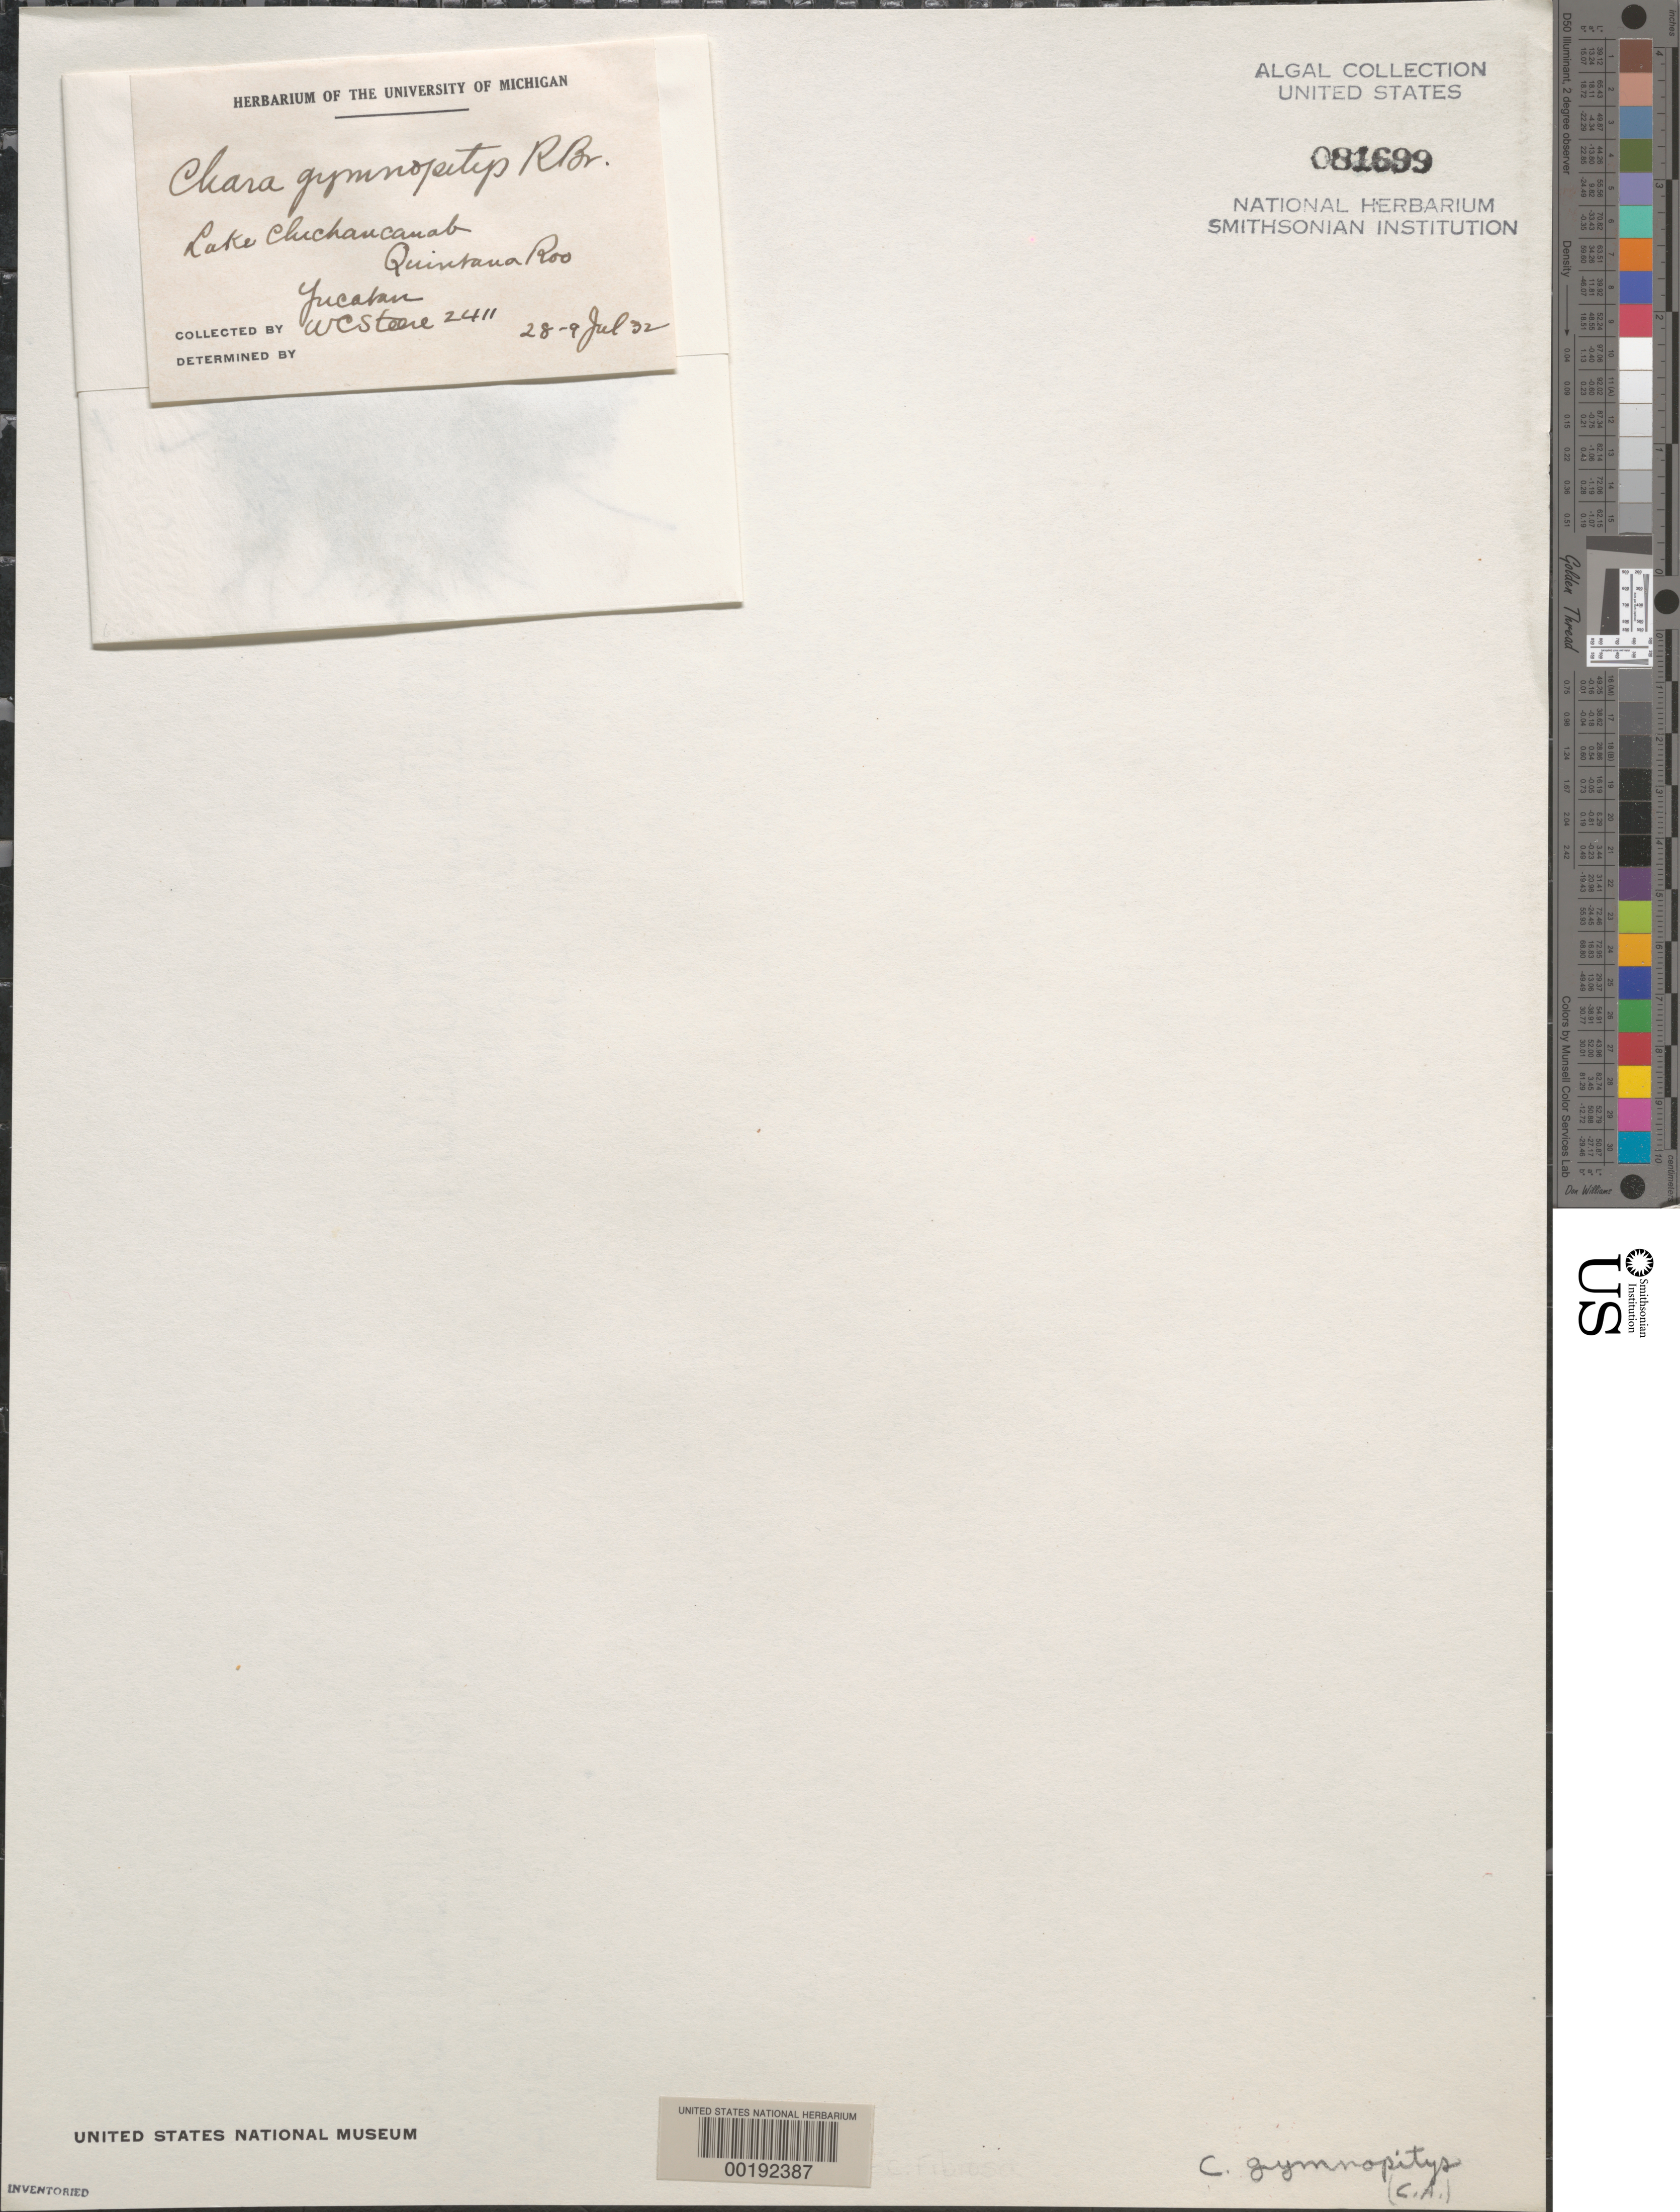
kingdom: Plantae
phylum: Charophyta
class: Charophyceae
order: Charales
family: Characeae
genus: Chara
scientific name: Chara fibrosa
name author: C. Agardh ex Bruzelius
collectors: W. C. Steere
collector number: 2411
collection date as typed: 28 Jul 1932 TO 29 Jul 1932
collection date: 1932-07-28/1932-07-29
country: Mexico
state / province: Quintana Roo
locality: Lake chichancanab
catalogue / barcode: US 81699